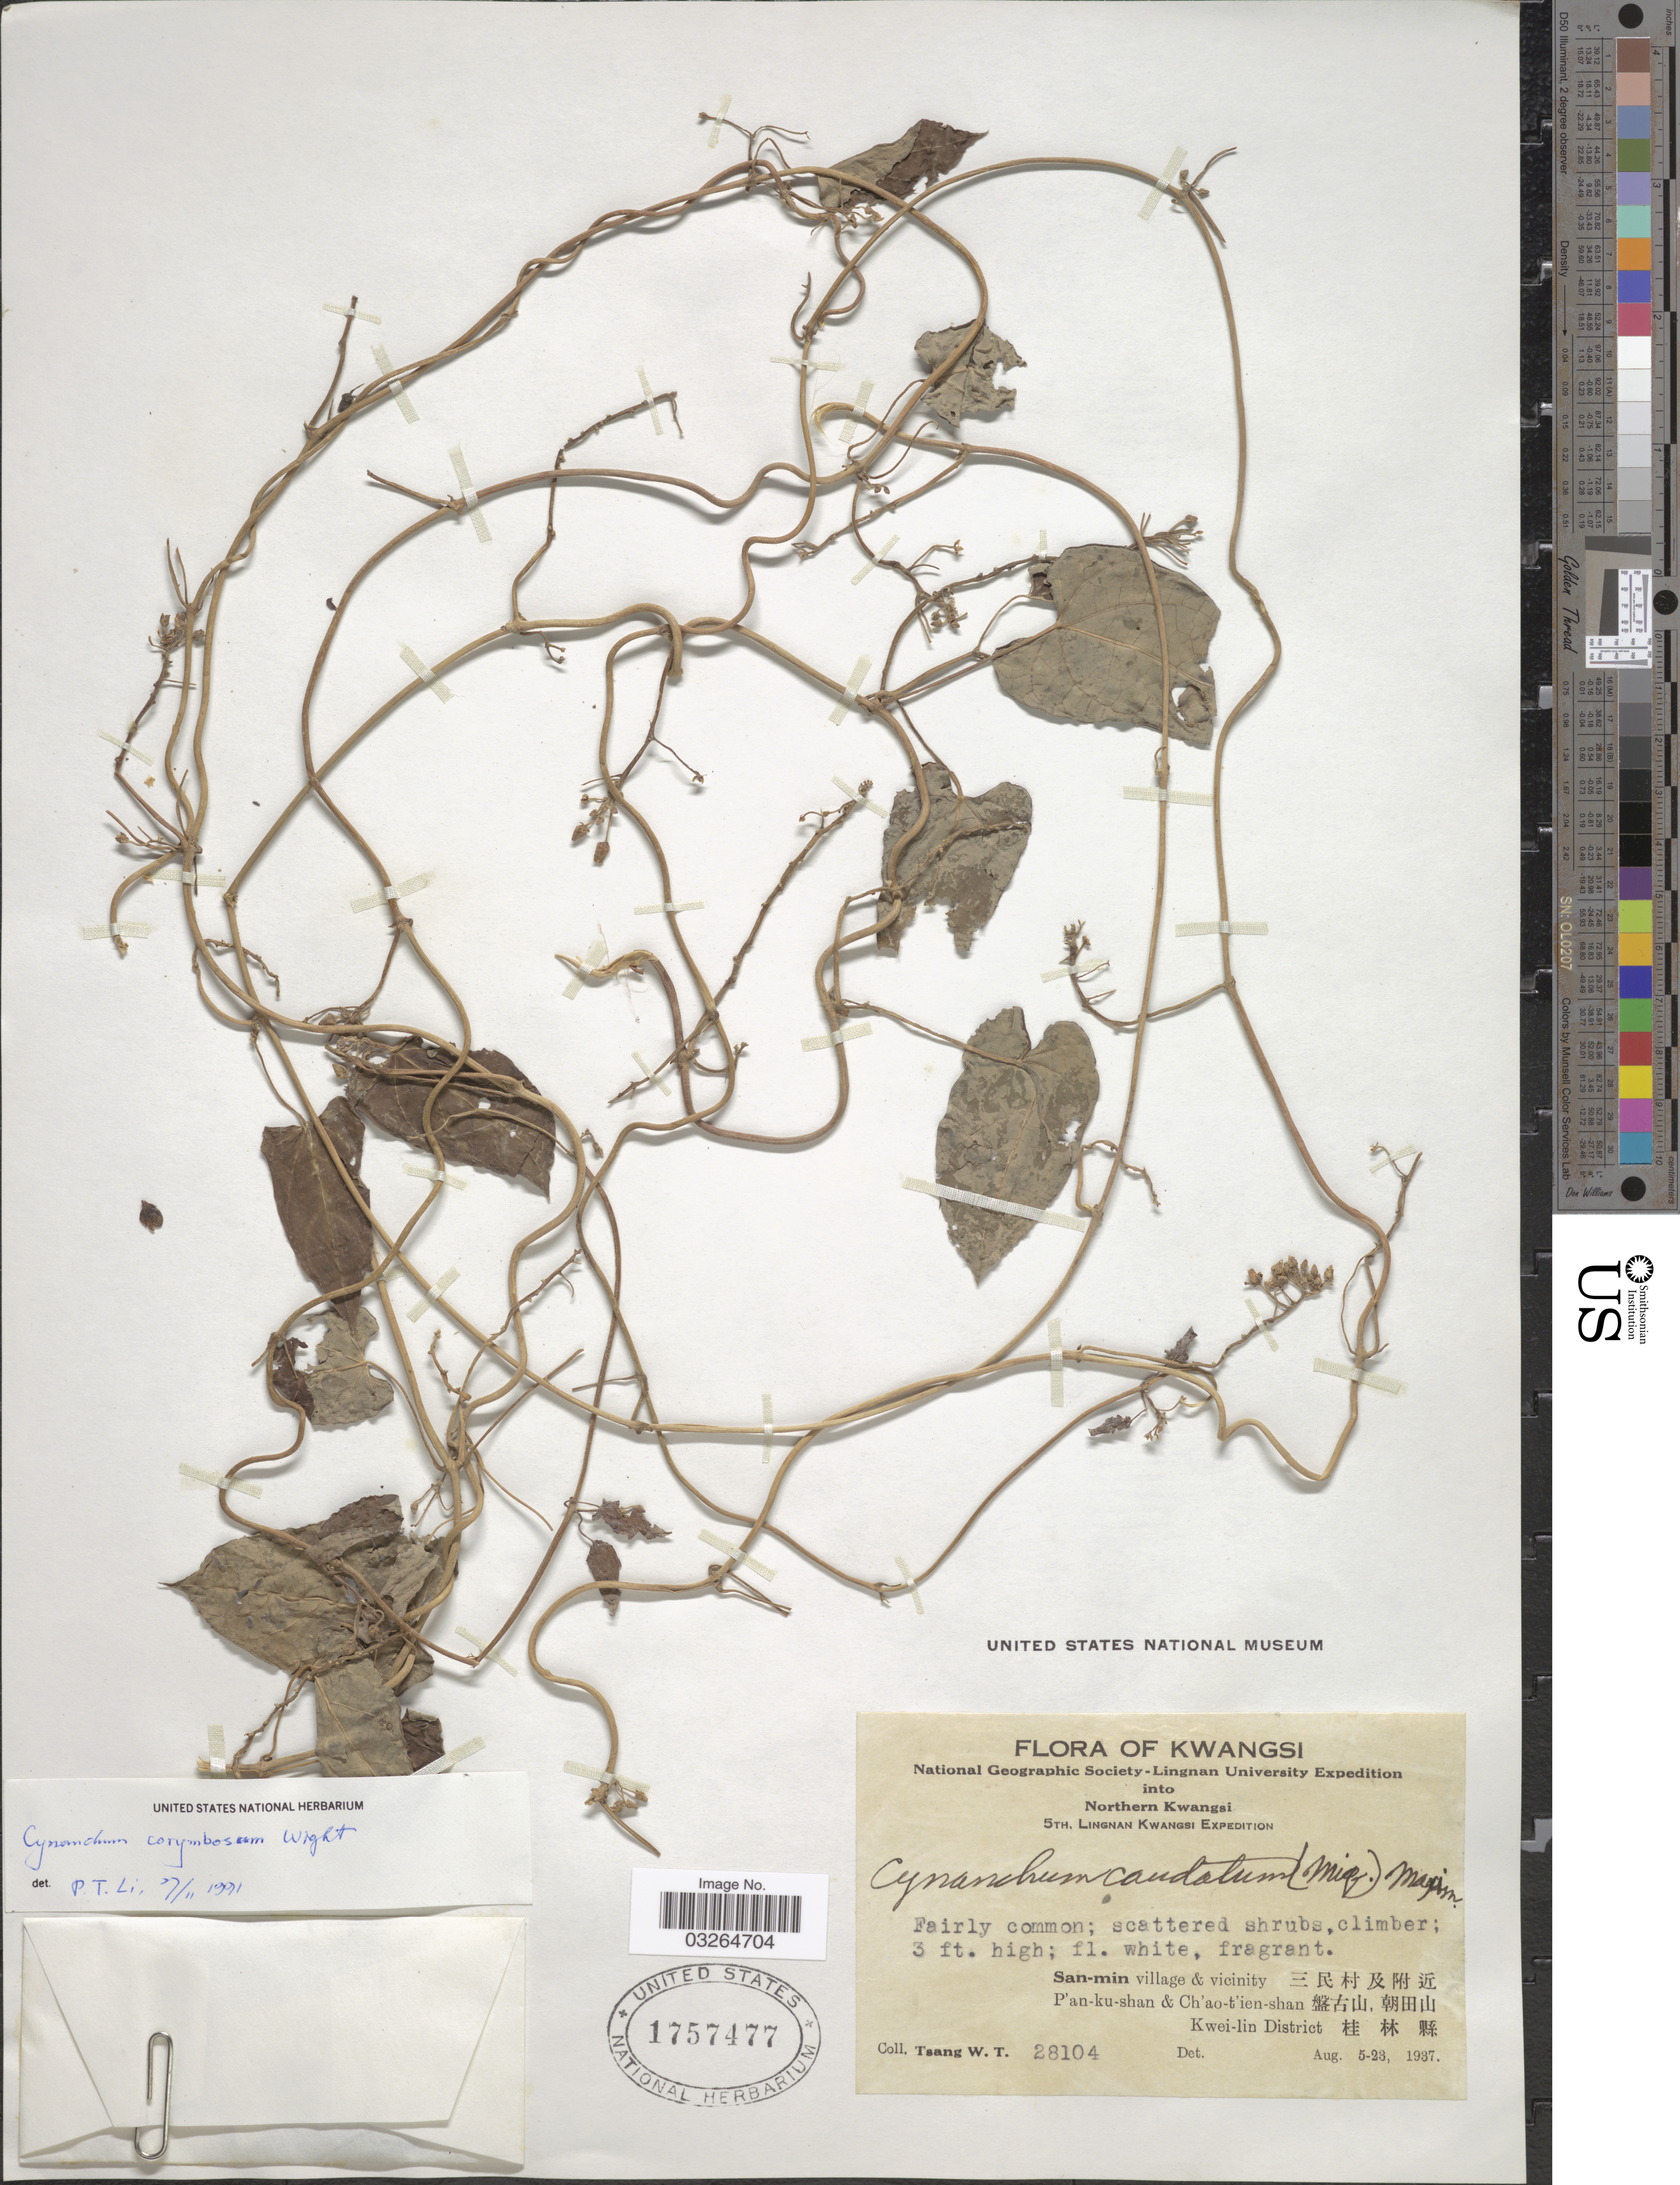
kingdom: Plantae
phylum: Tracheophyta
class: Magnoliopsida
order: Gentianales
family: Apocynaceae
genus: Cynanchum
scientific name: Cynanchum corymbosum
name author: Wight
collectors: W. T. Tsang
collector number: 28104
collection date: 1937-08-05/1937-08-23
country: China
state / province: Guangxi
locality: Kwangsi.Northern Kwangsi. San-min village & vicinity, P'an-ku-shan & Ch'ao-t'ien-shan Kwei-lin District .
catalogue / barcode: US 1757477